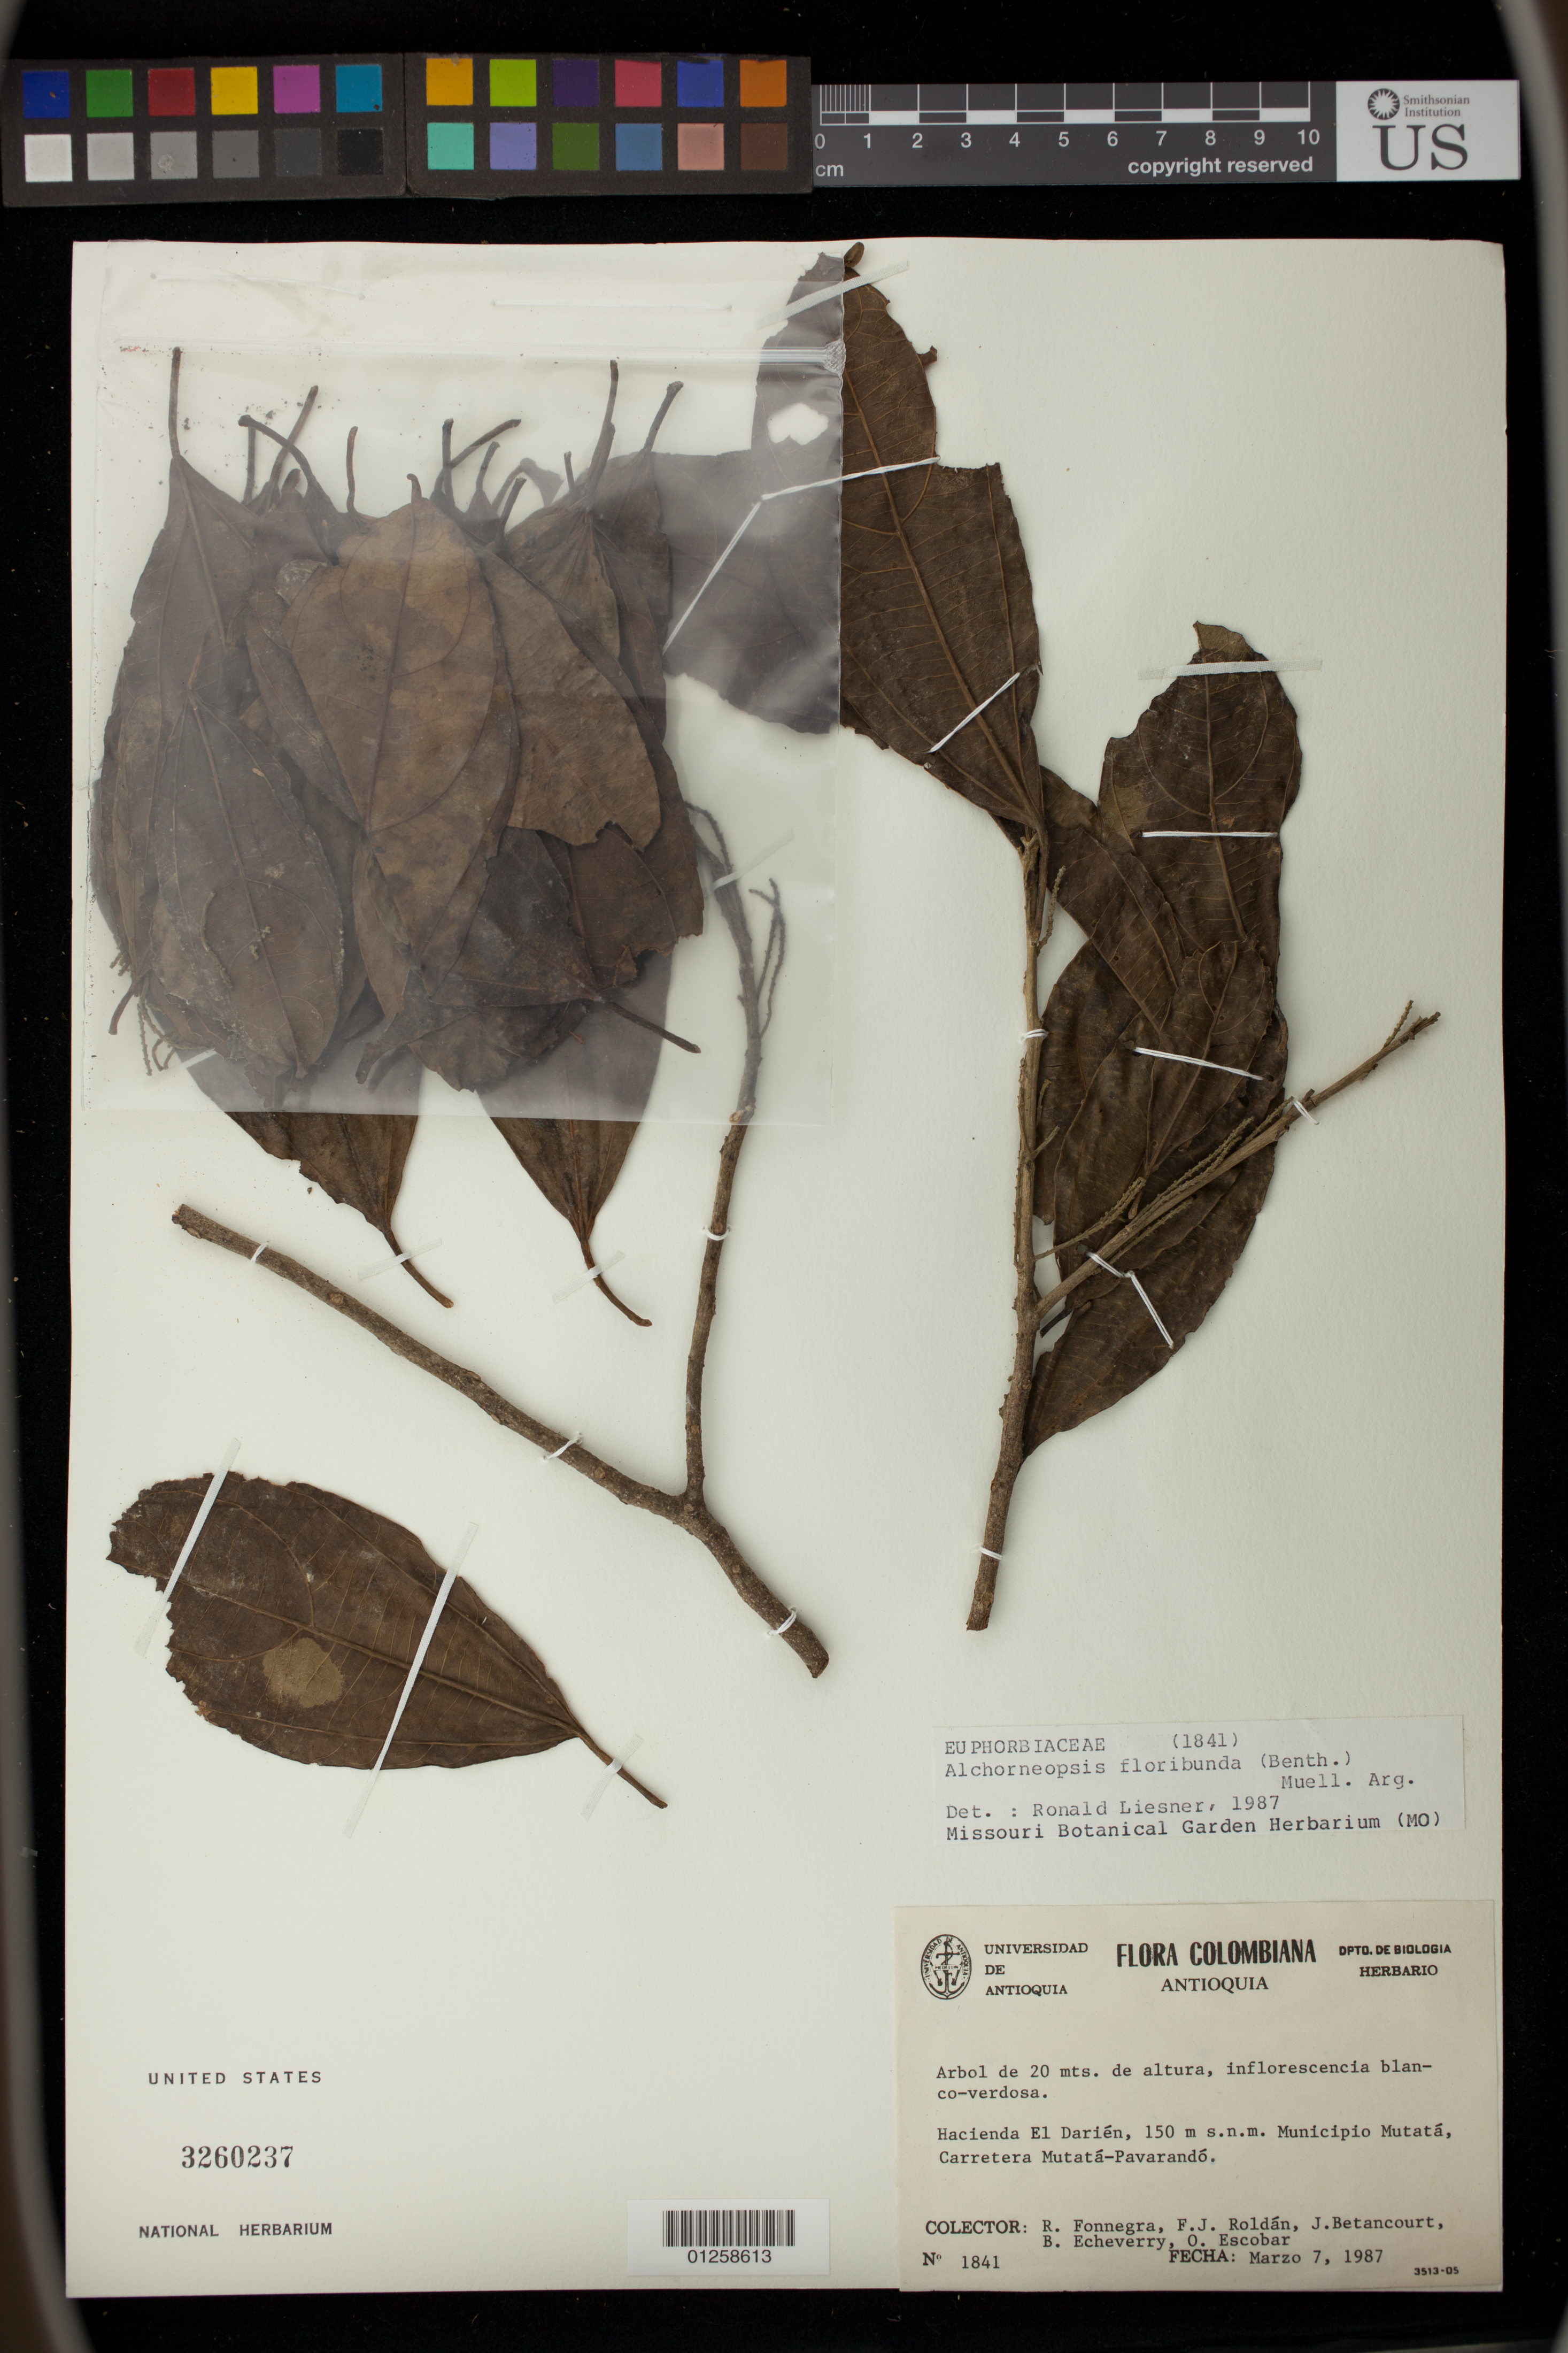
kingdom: Plantae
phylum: Tracheophyta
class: Magnoliopsida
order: Malpighiales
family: Euphorbiaceae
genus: Alchorneopsis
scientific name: Alchorneopsis floribunda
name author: (Benth.) Müll. Arg.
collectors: R. Fonnegra G.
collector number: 1841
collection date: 1987-03-07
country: Colombia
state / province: Antioquia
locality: Hacienda El Darien, 150 m s.n.m. Muncipio Mutata, Carretera Mutata-Pavarando.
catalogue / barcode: US 3260237